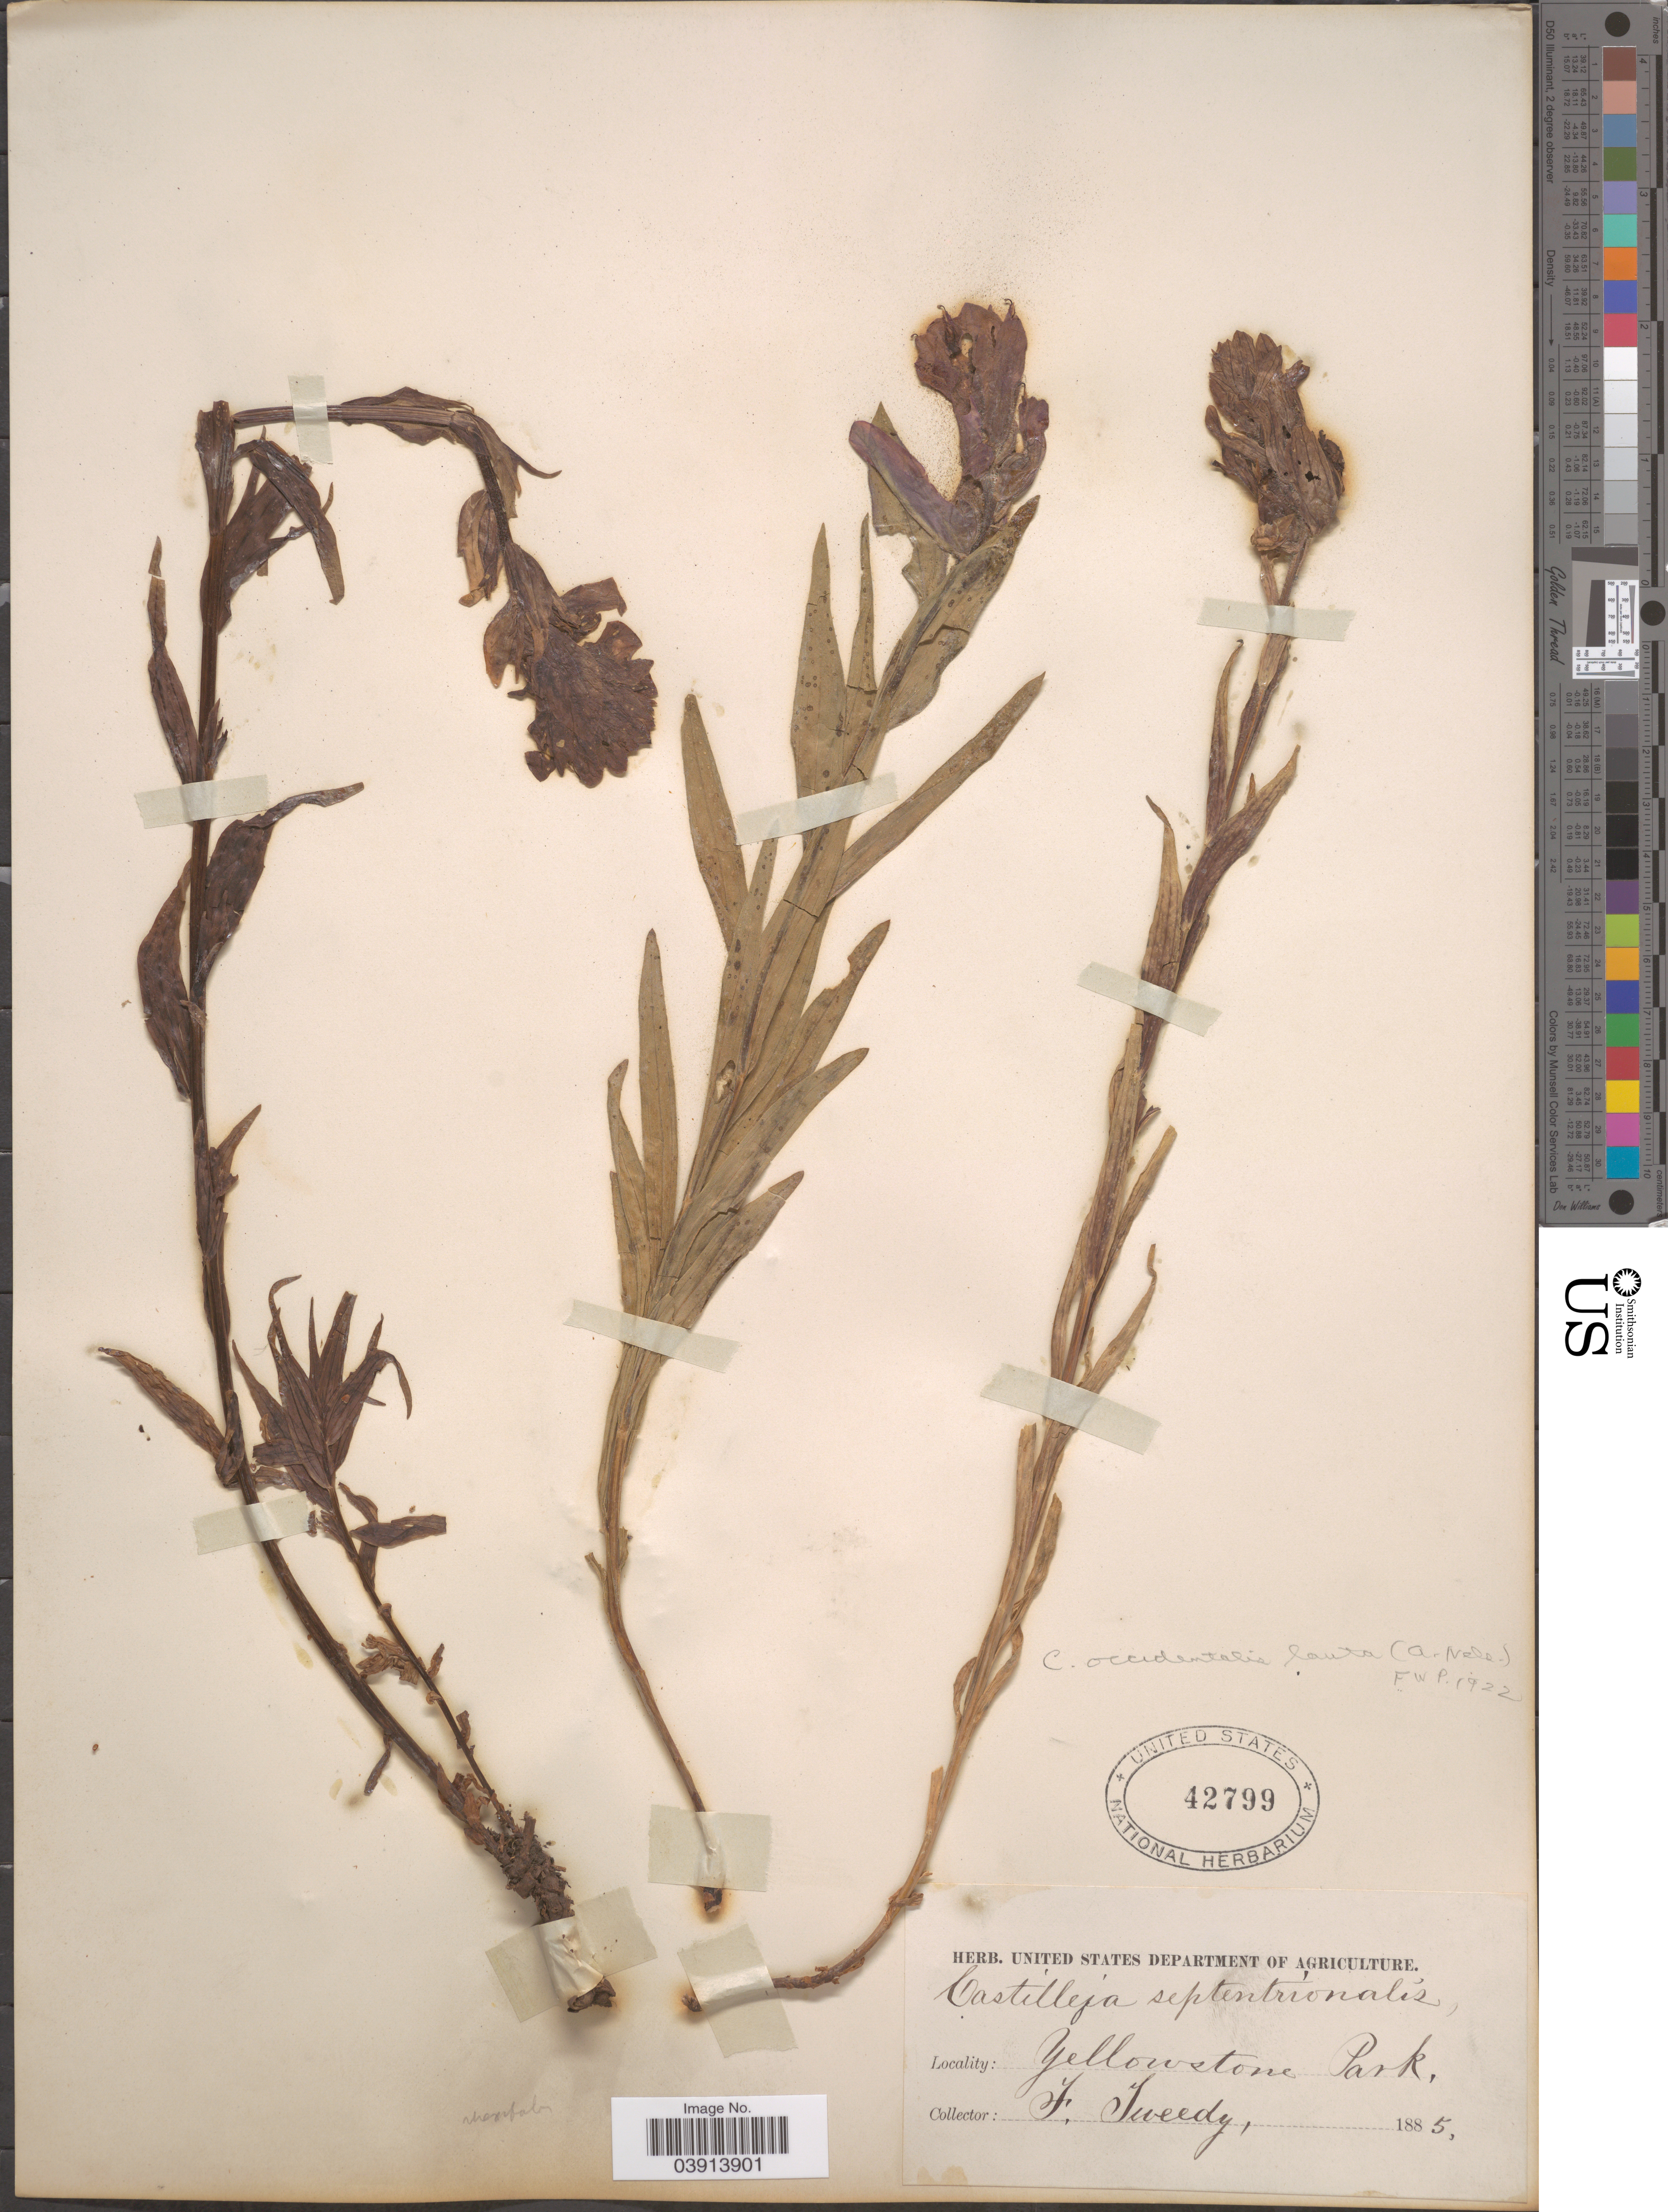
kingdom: Plantae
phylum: Tracheophyta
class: Magnoliopsida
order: Lamiales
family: Orobanchaceae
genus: Castilleja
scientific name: Castilleja rhexiifolia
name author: Rydb.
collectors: F. Tweedy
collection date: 1885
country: United States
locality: Yellowstone Park.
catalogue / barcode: US 42799